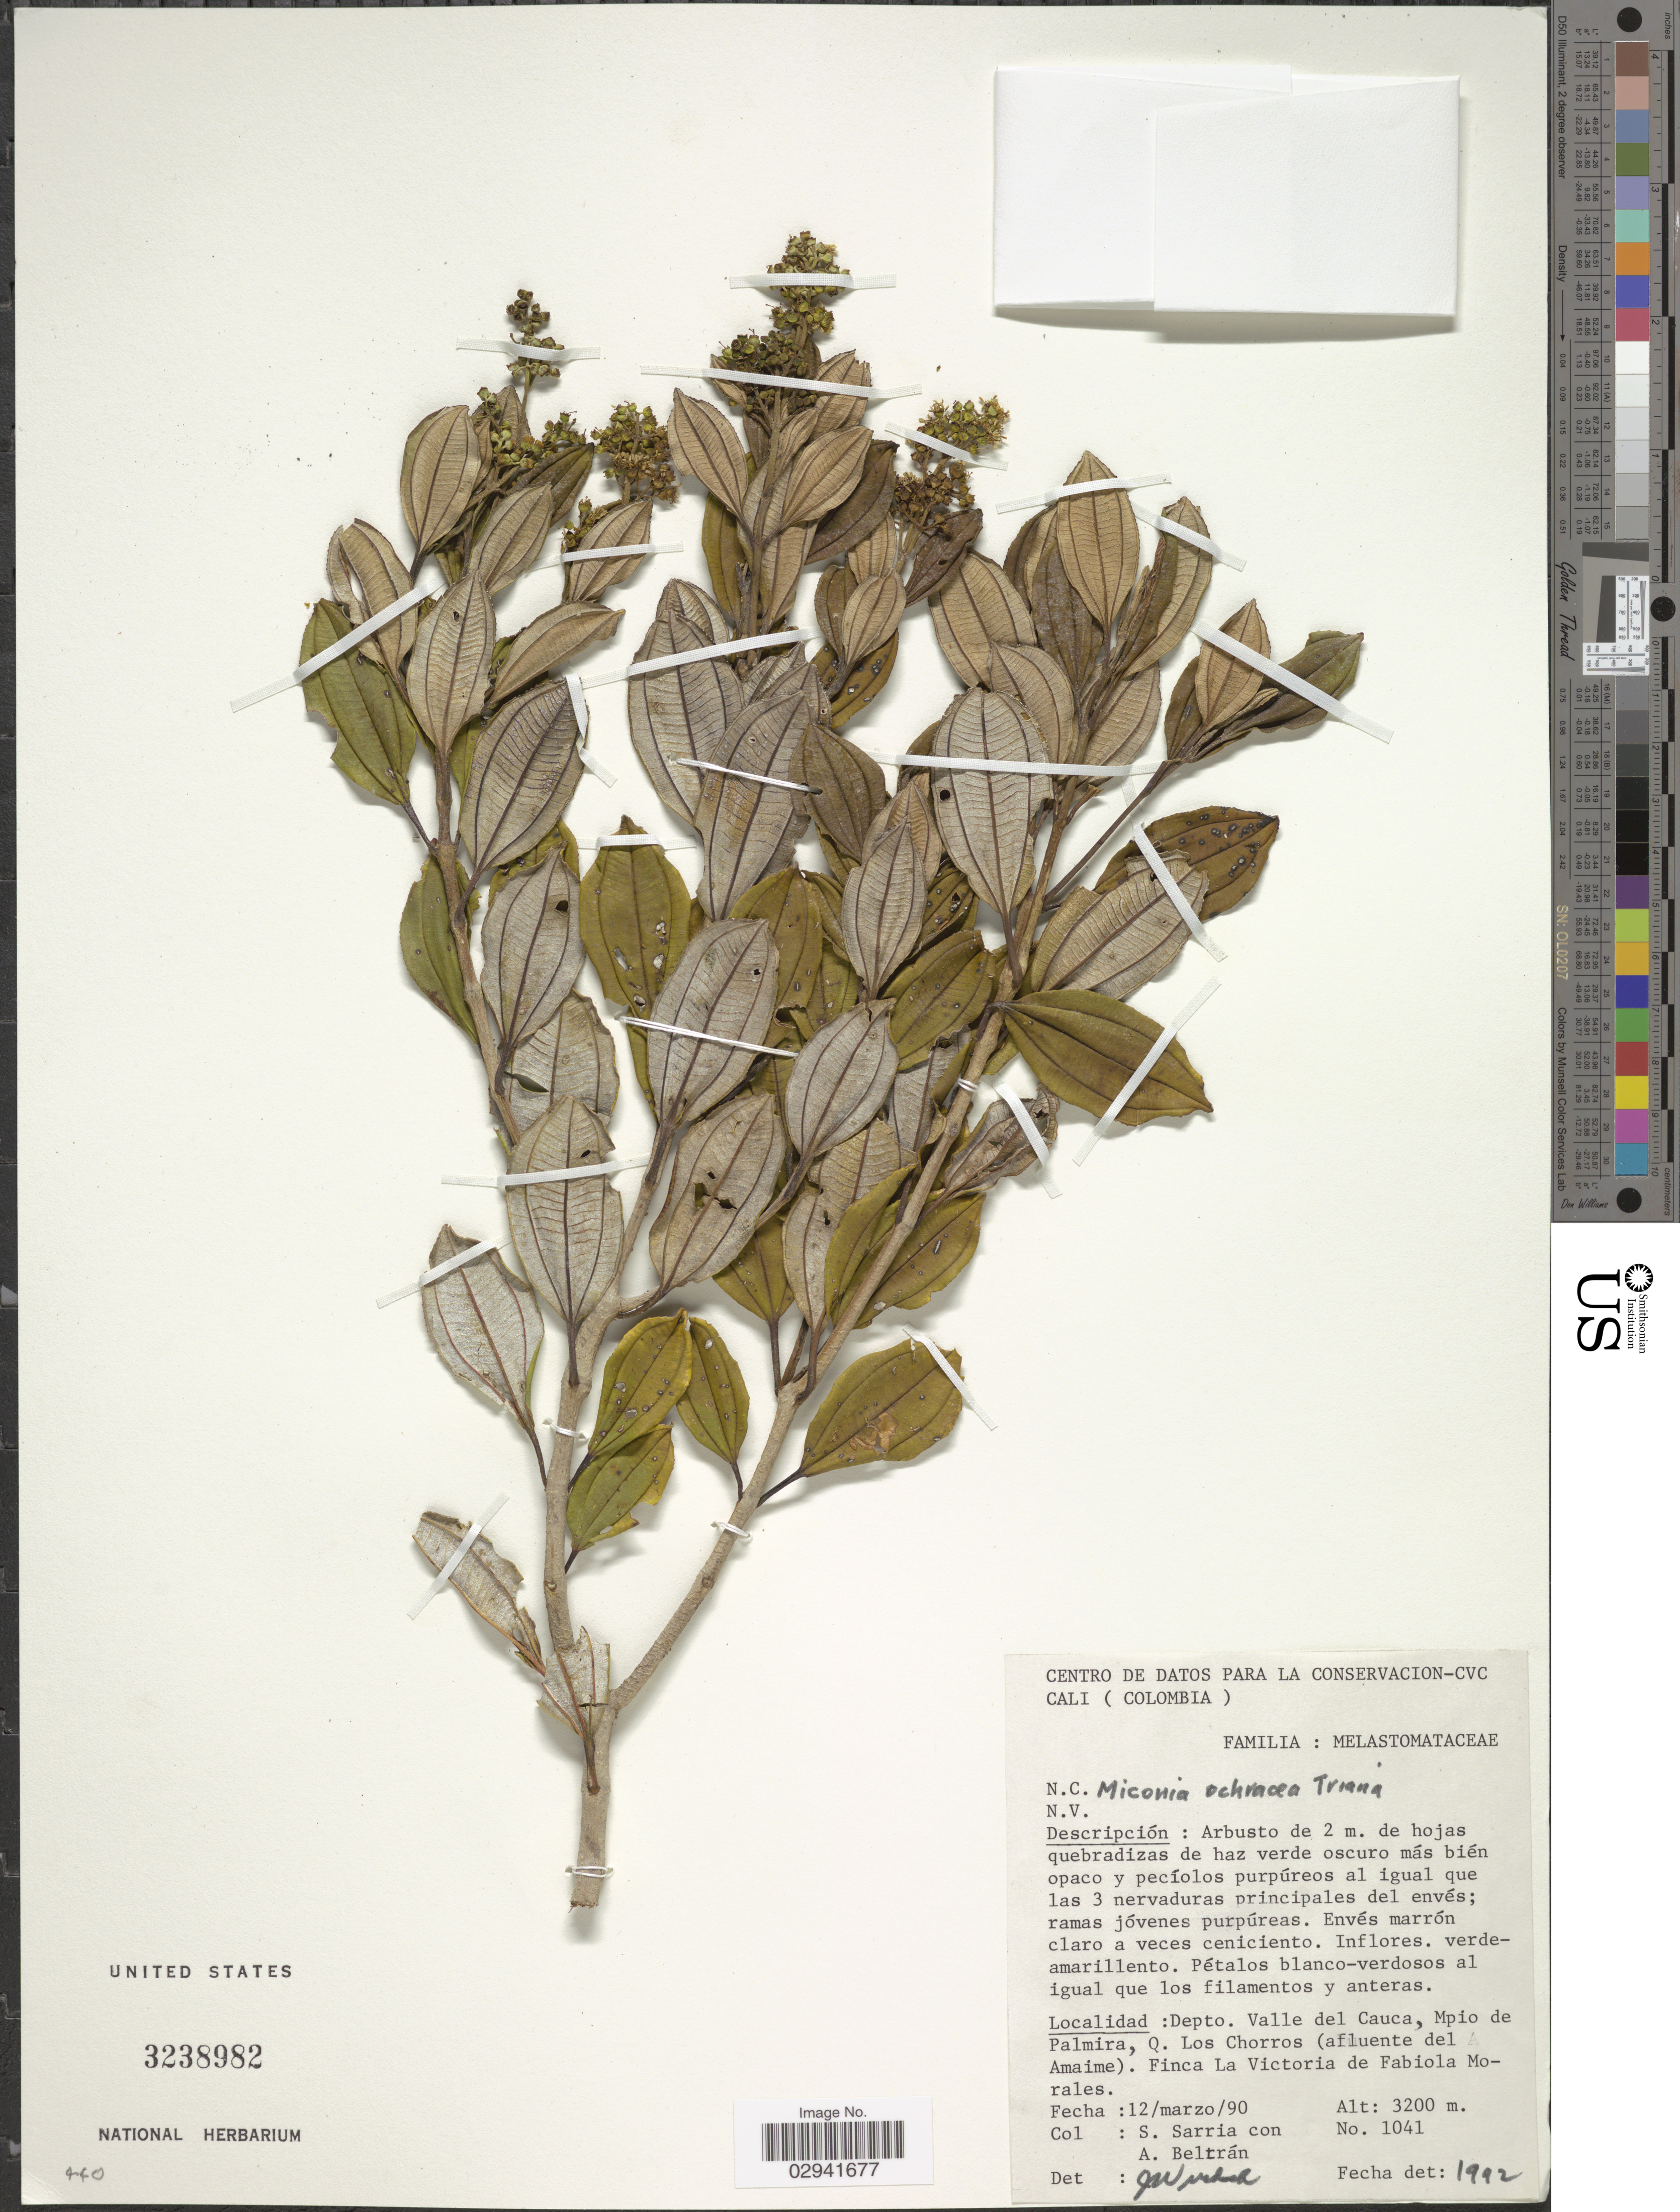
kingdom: Plantae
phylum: Tracheophyta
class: Magnoliopsida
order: Myrtales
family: Melastomataceae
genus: Miconia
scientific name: Miconia ochracea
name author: Triana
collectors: S. Sarria & A. Beltran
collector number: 1041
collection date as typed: Transcribed d/m/y: 12/3/90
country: Colombia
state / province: Valle del Cauca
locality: Depto. Valle del Cauca, Mpio de Palmira, Q. Los Chorros (afluente del Amaime). Finca La Victoria de Fabiola Morales.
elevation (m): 3200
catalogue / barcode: US 3238982